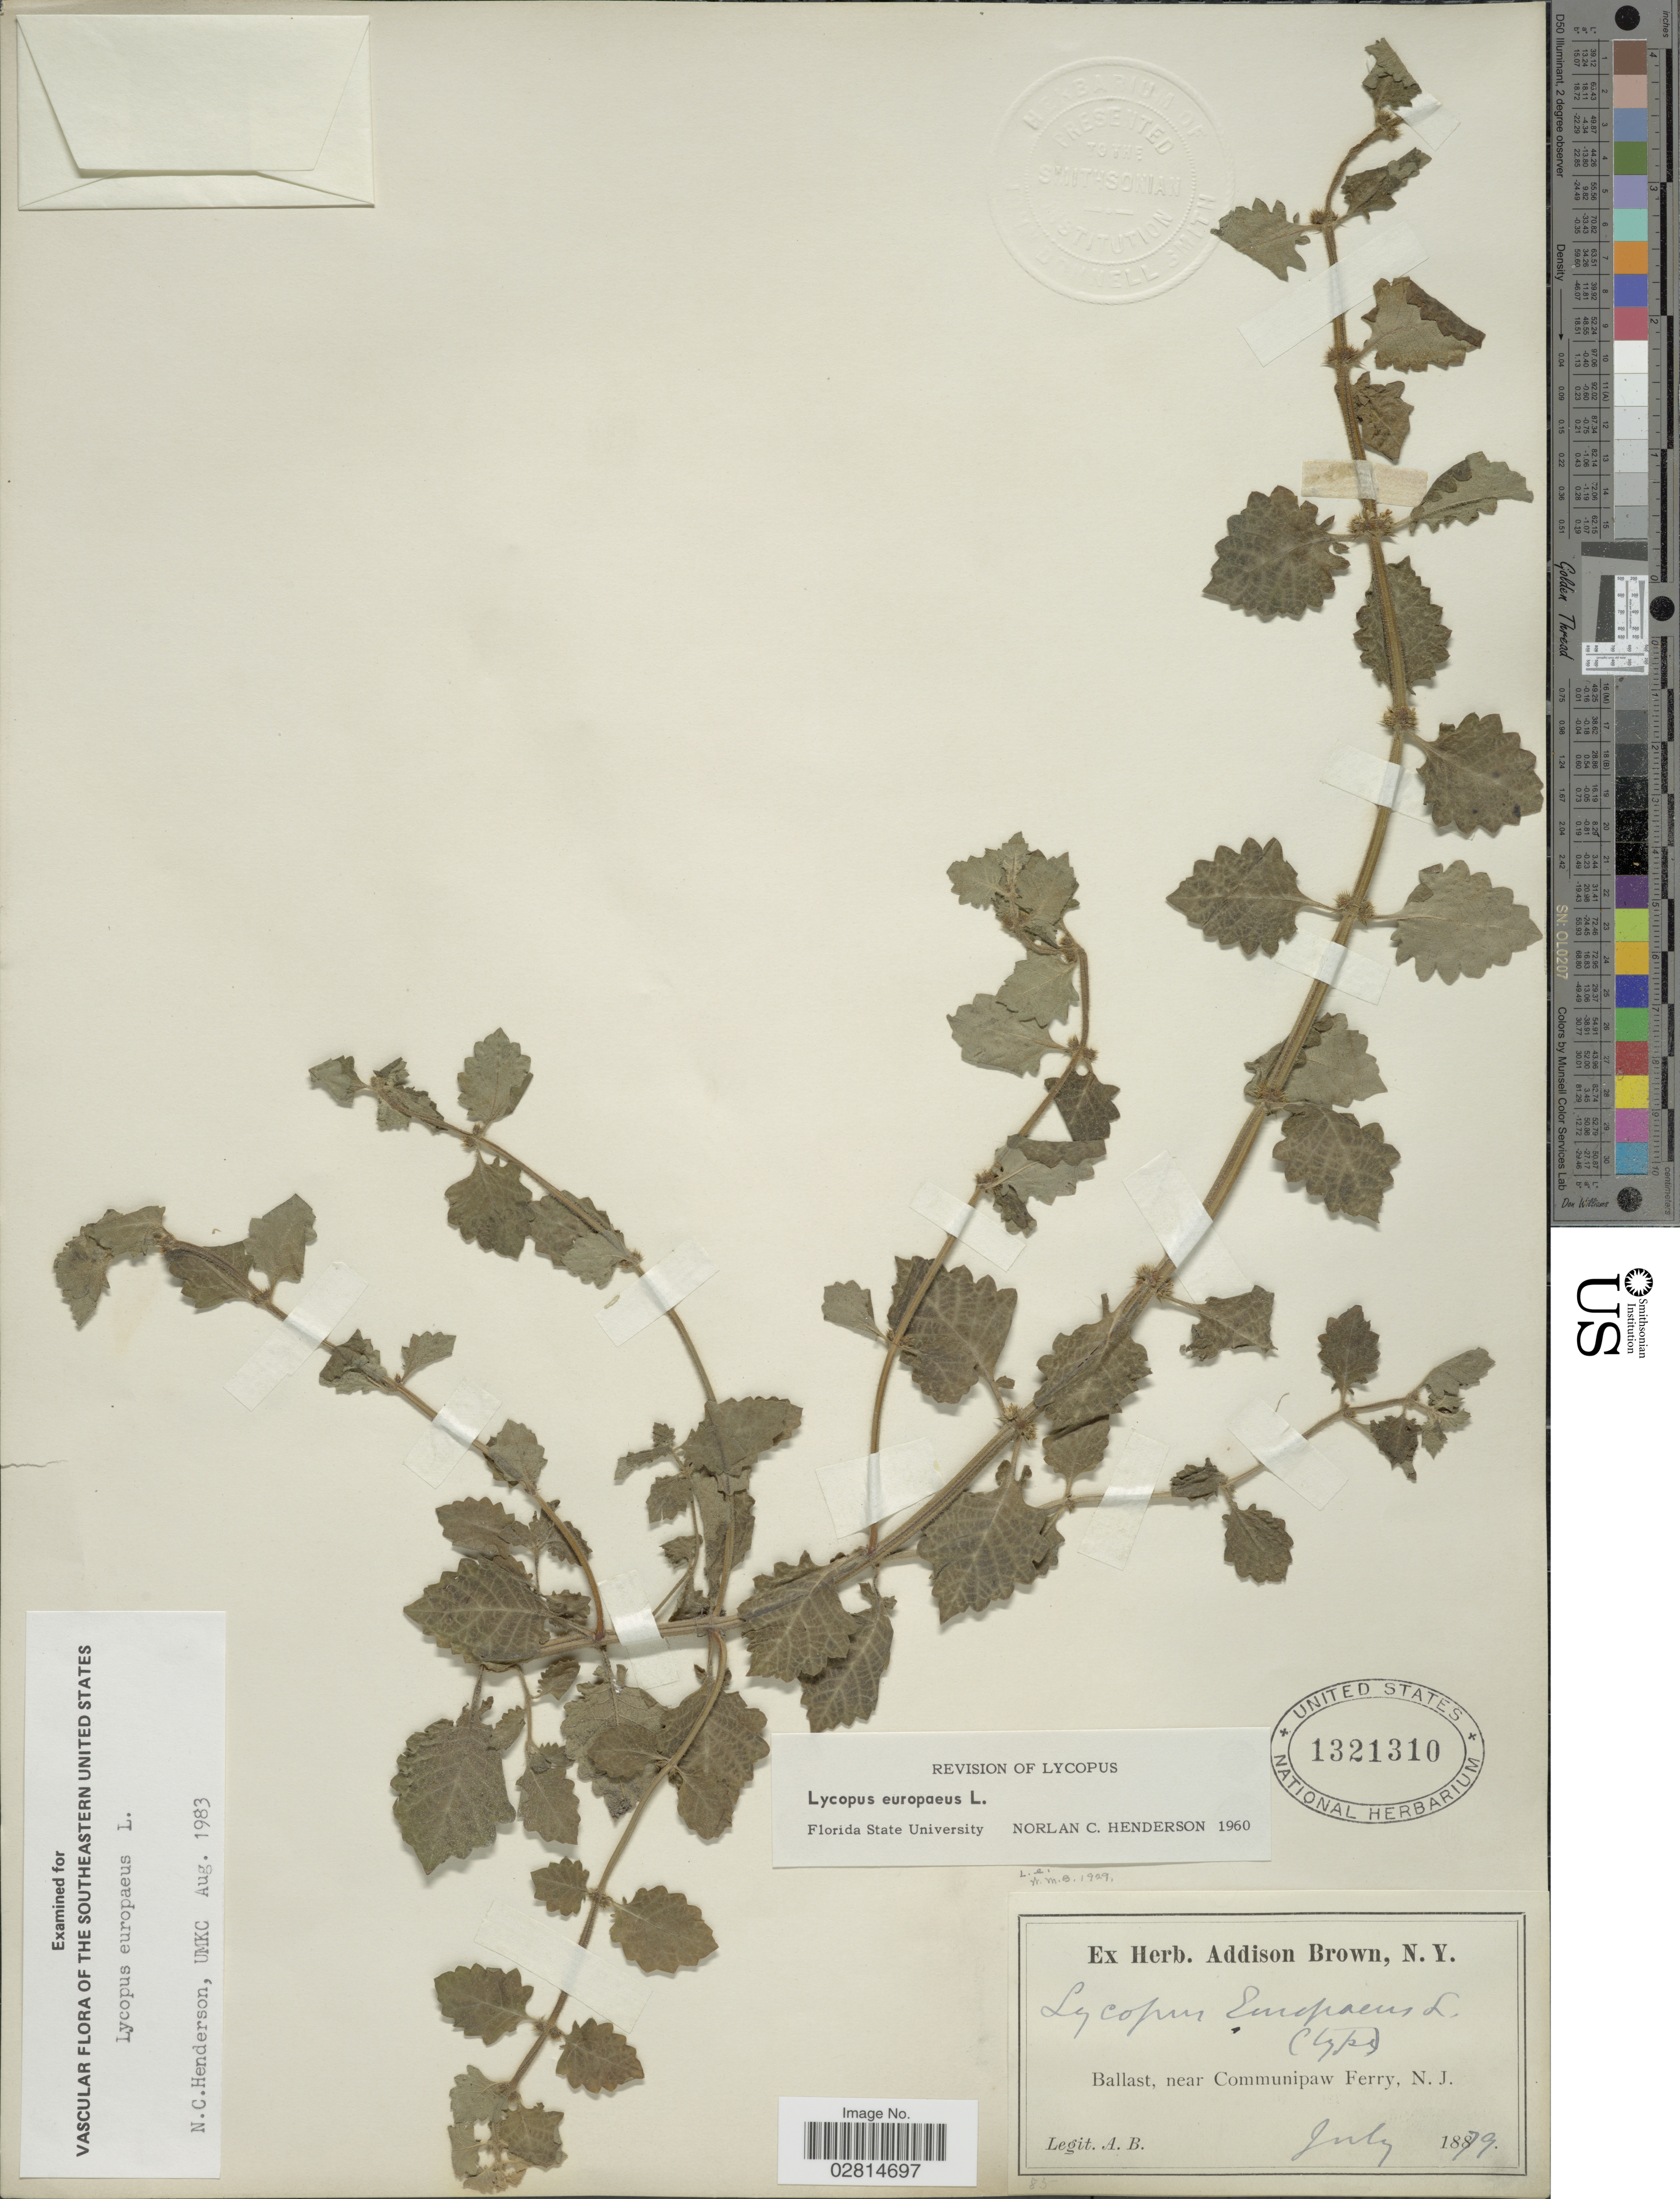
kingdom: Plantae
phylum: Tracheophyta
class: Magnoliopsida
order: Lamiales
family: Lamiaceae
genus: Lycopus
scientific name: Lycopus europaeus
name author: L.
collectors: A. Brown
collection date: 1879-07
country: United States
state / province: New Jersey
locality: Ballast, near Communipaw Ferry.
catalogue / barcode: US 1321310